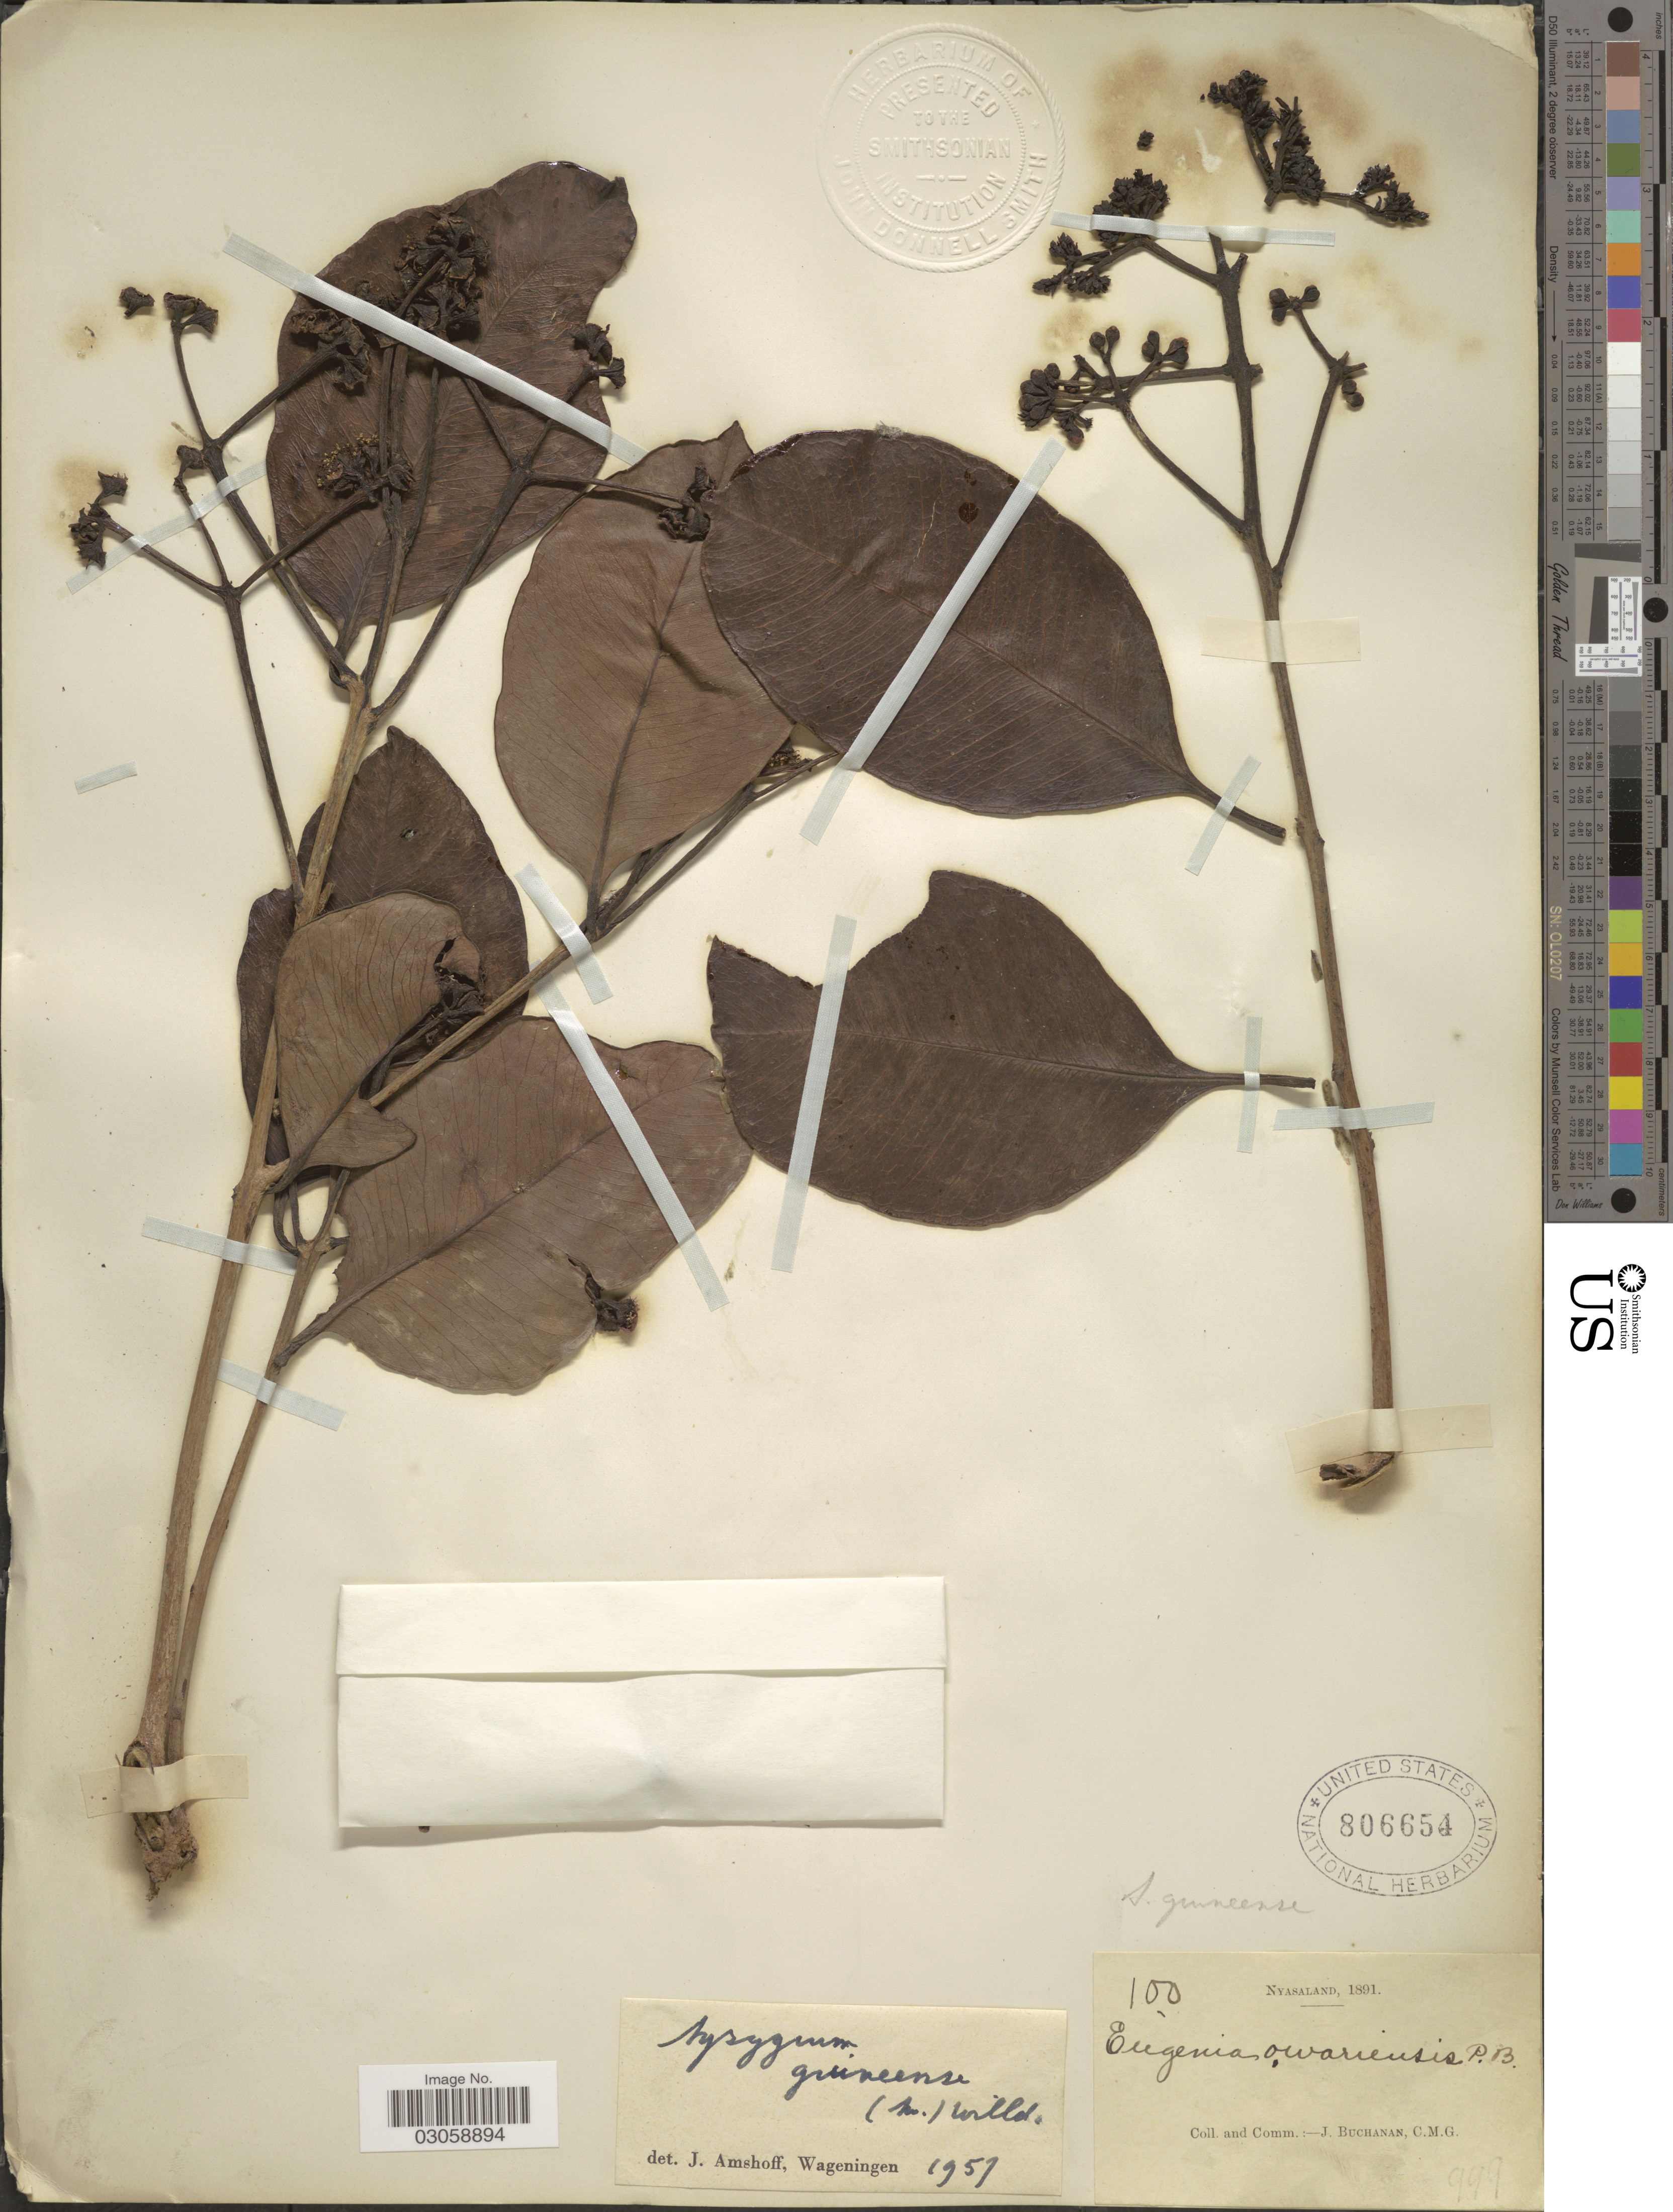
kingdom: Plantae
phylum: Tracheophyta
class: Magnoliopsida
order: Myrtales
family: Myrtaceae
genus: Syzygium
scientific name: Syzygium guineense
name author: (Willd.) DC.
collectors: J. Buchanan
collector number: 100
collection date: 1891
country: Malawi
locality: Nyasaland.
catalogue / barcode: US 806654